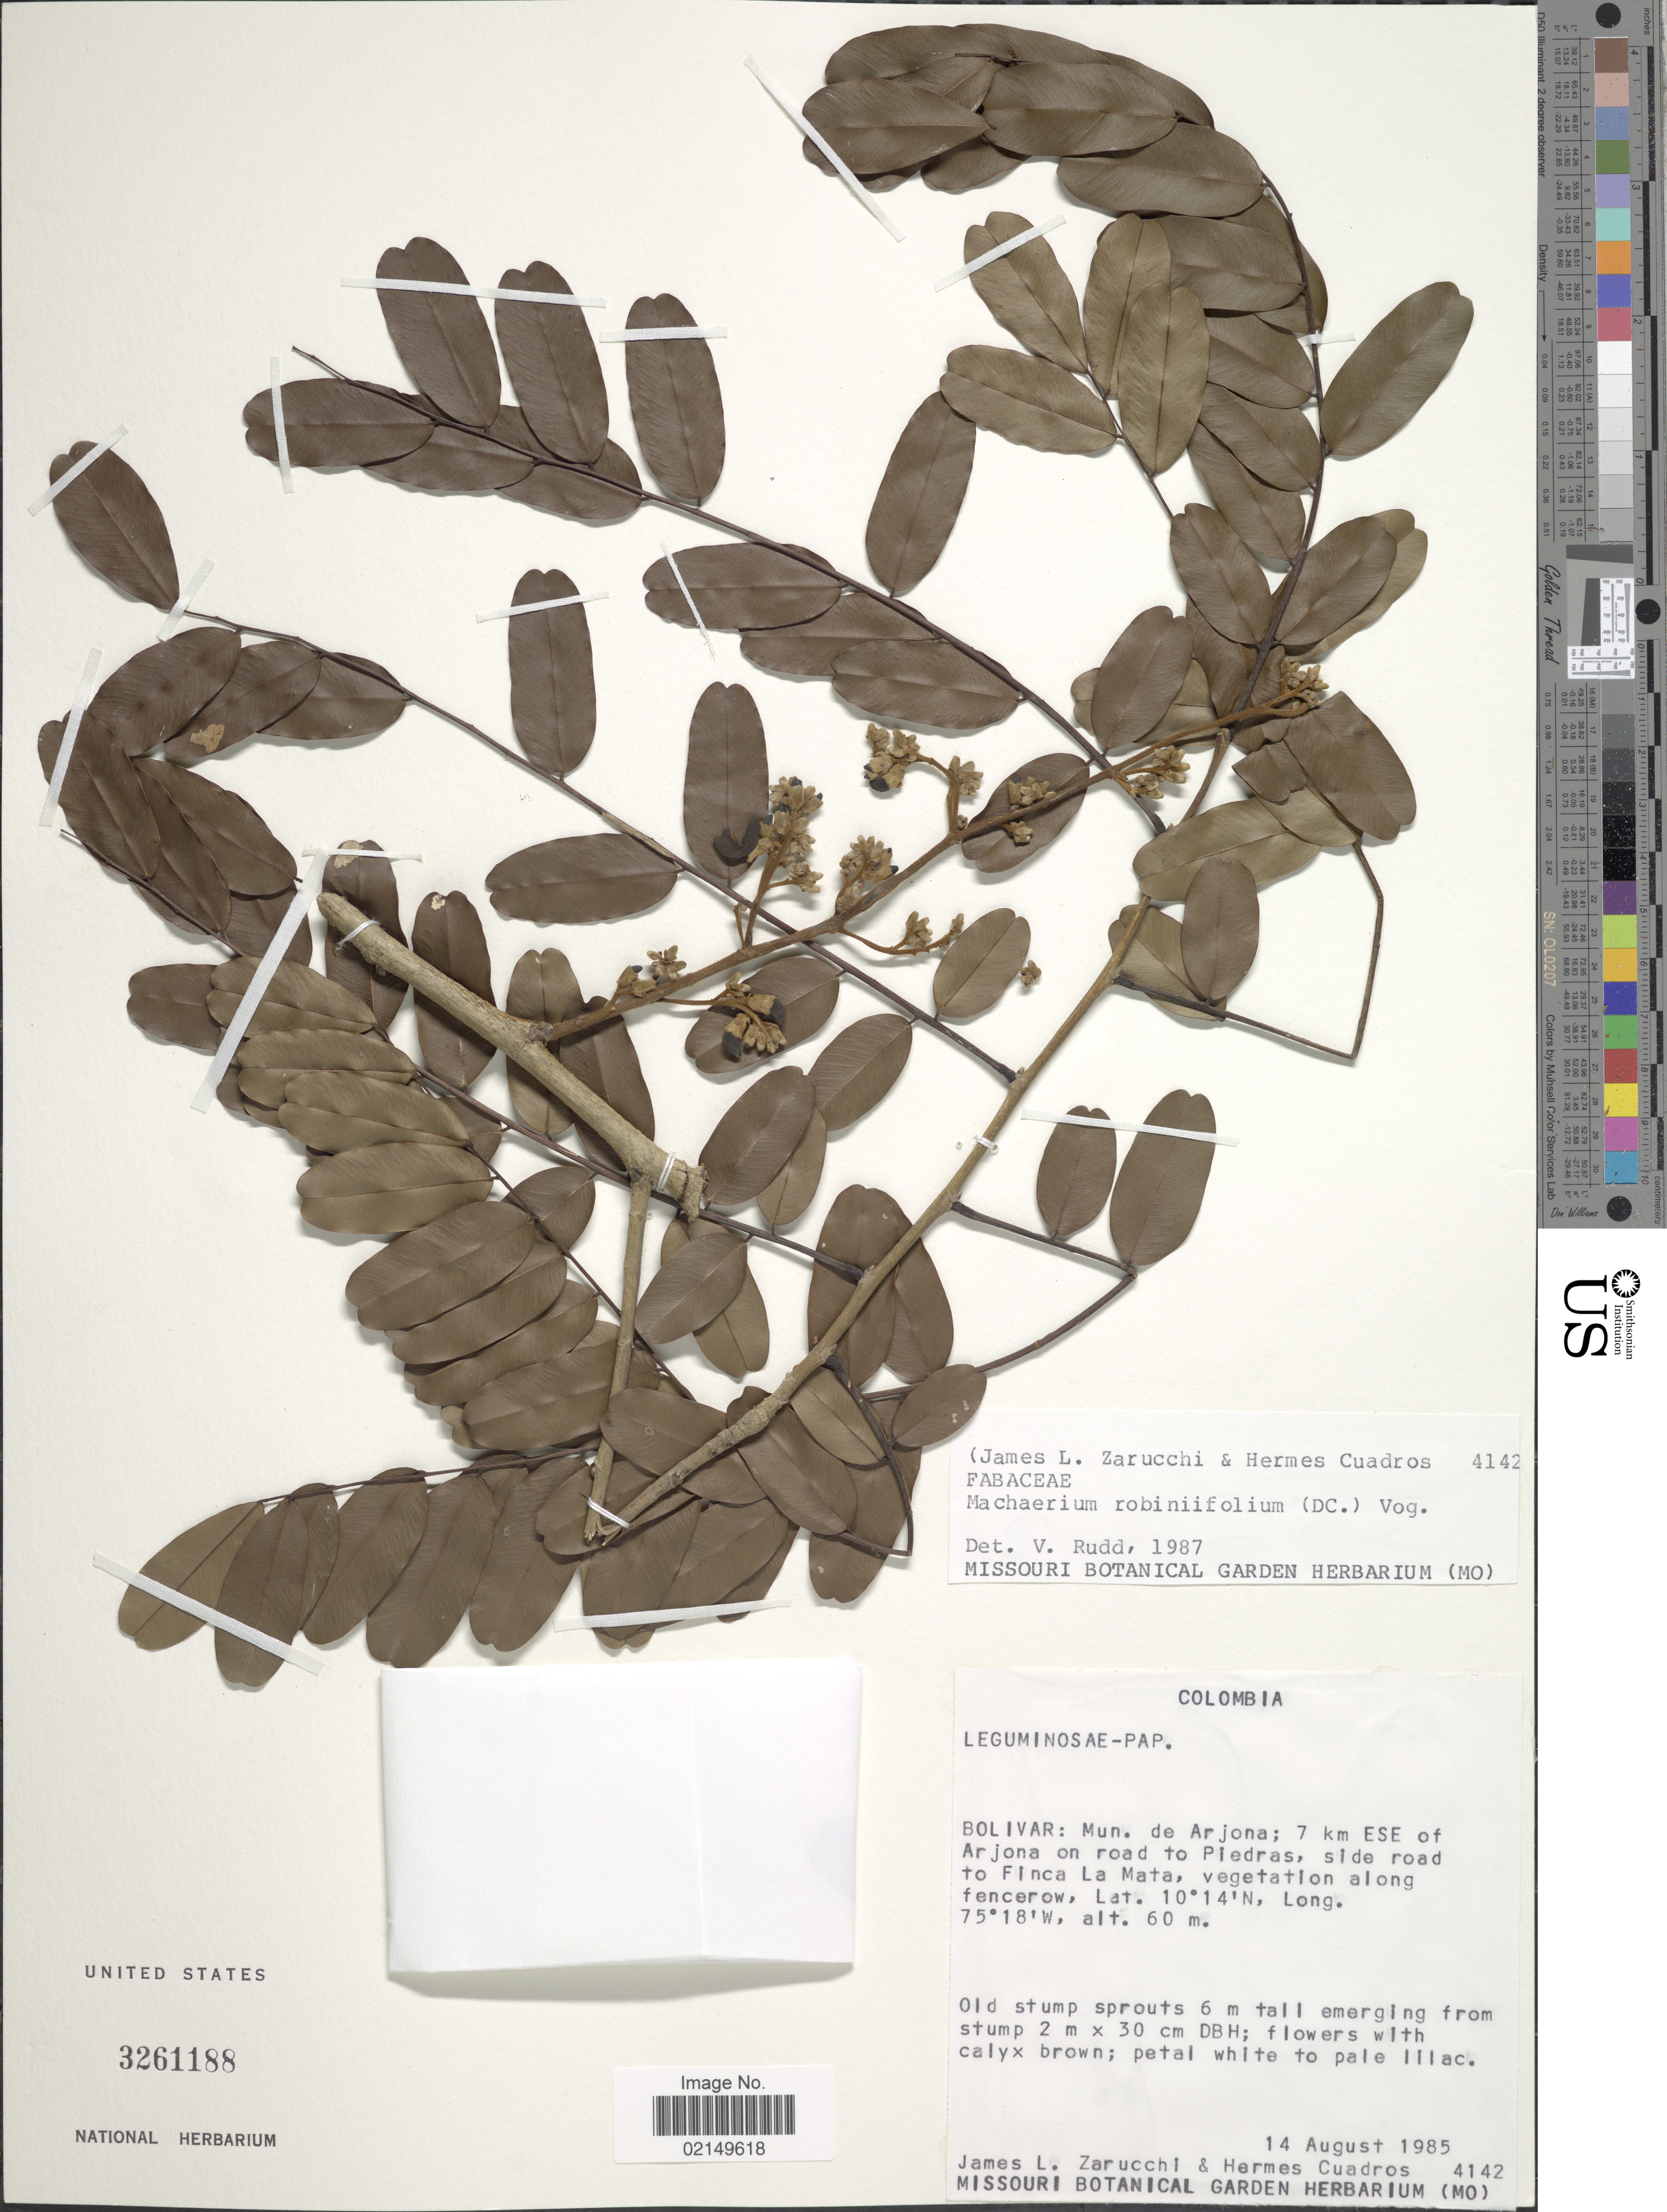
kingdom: Plantae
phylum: Tracheophyta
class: Magnoliopsida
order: Fabales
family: Fabaceae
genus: Machaerium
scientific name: Machaerium robinifolium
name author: (DC.) Vogel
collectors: J. L. Zarucchi & H. Cuadros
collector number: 4142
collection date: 1985-08-14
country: Colombia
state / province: Bolívar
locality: Bolivar: Mun. de Arjona: 7 km ESE of Arjna on road to Piedras, side road to Finca La Mata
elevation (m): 60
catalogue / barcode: US 3261180